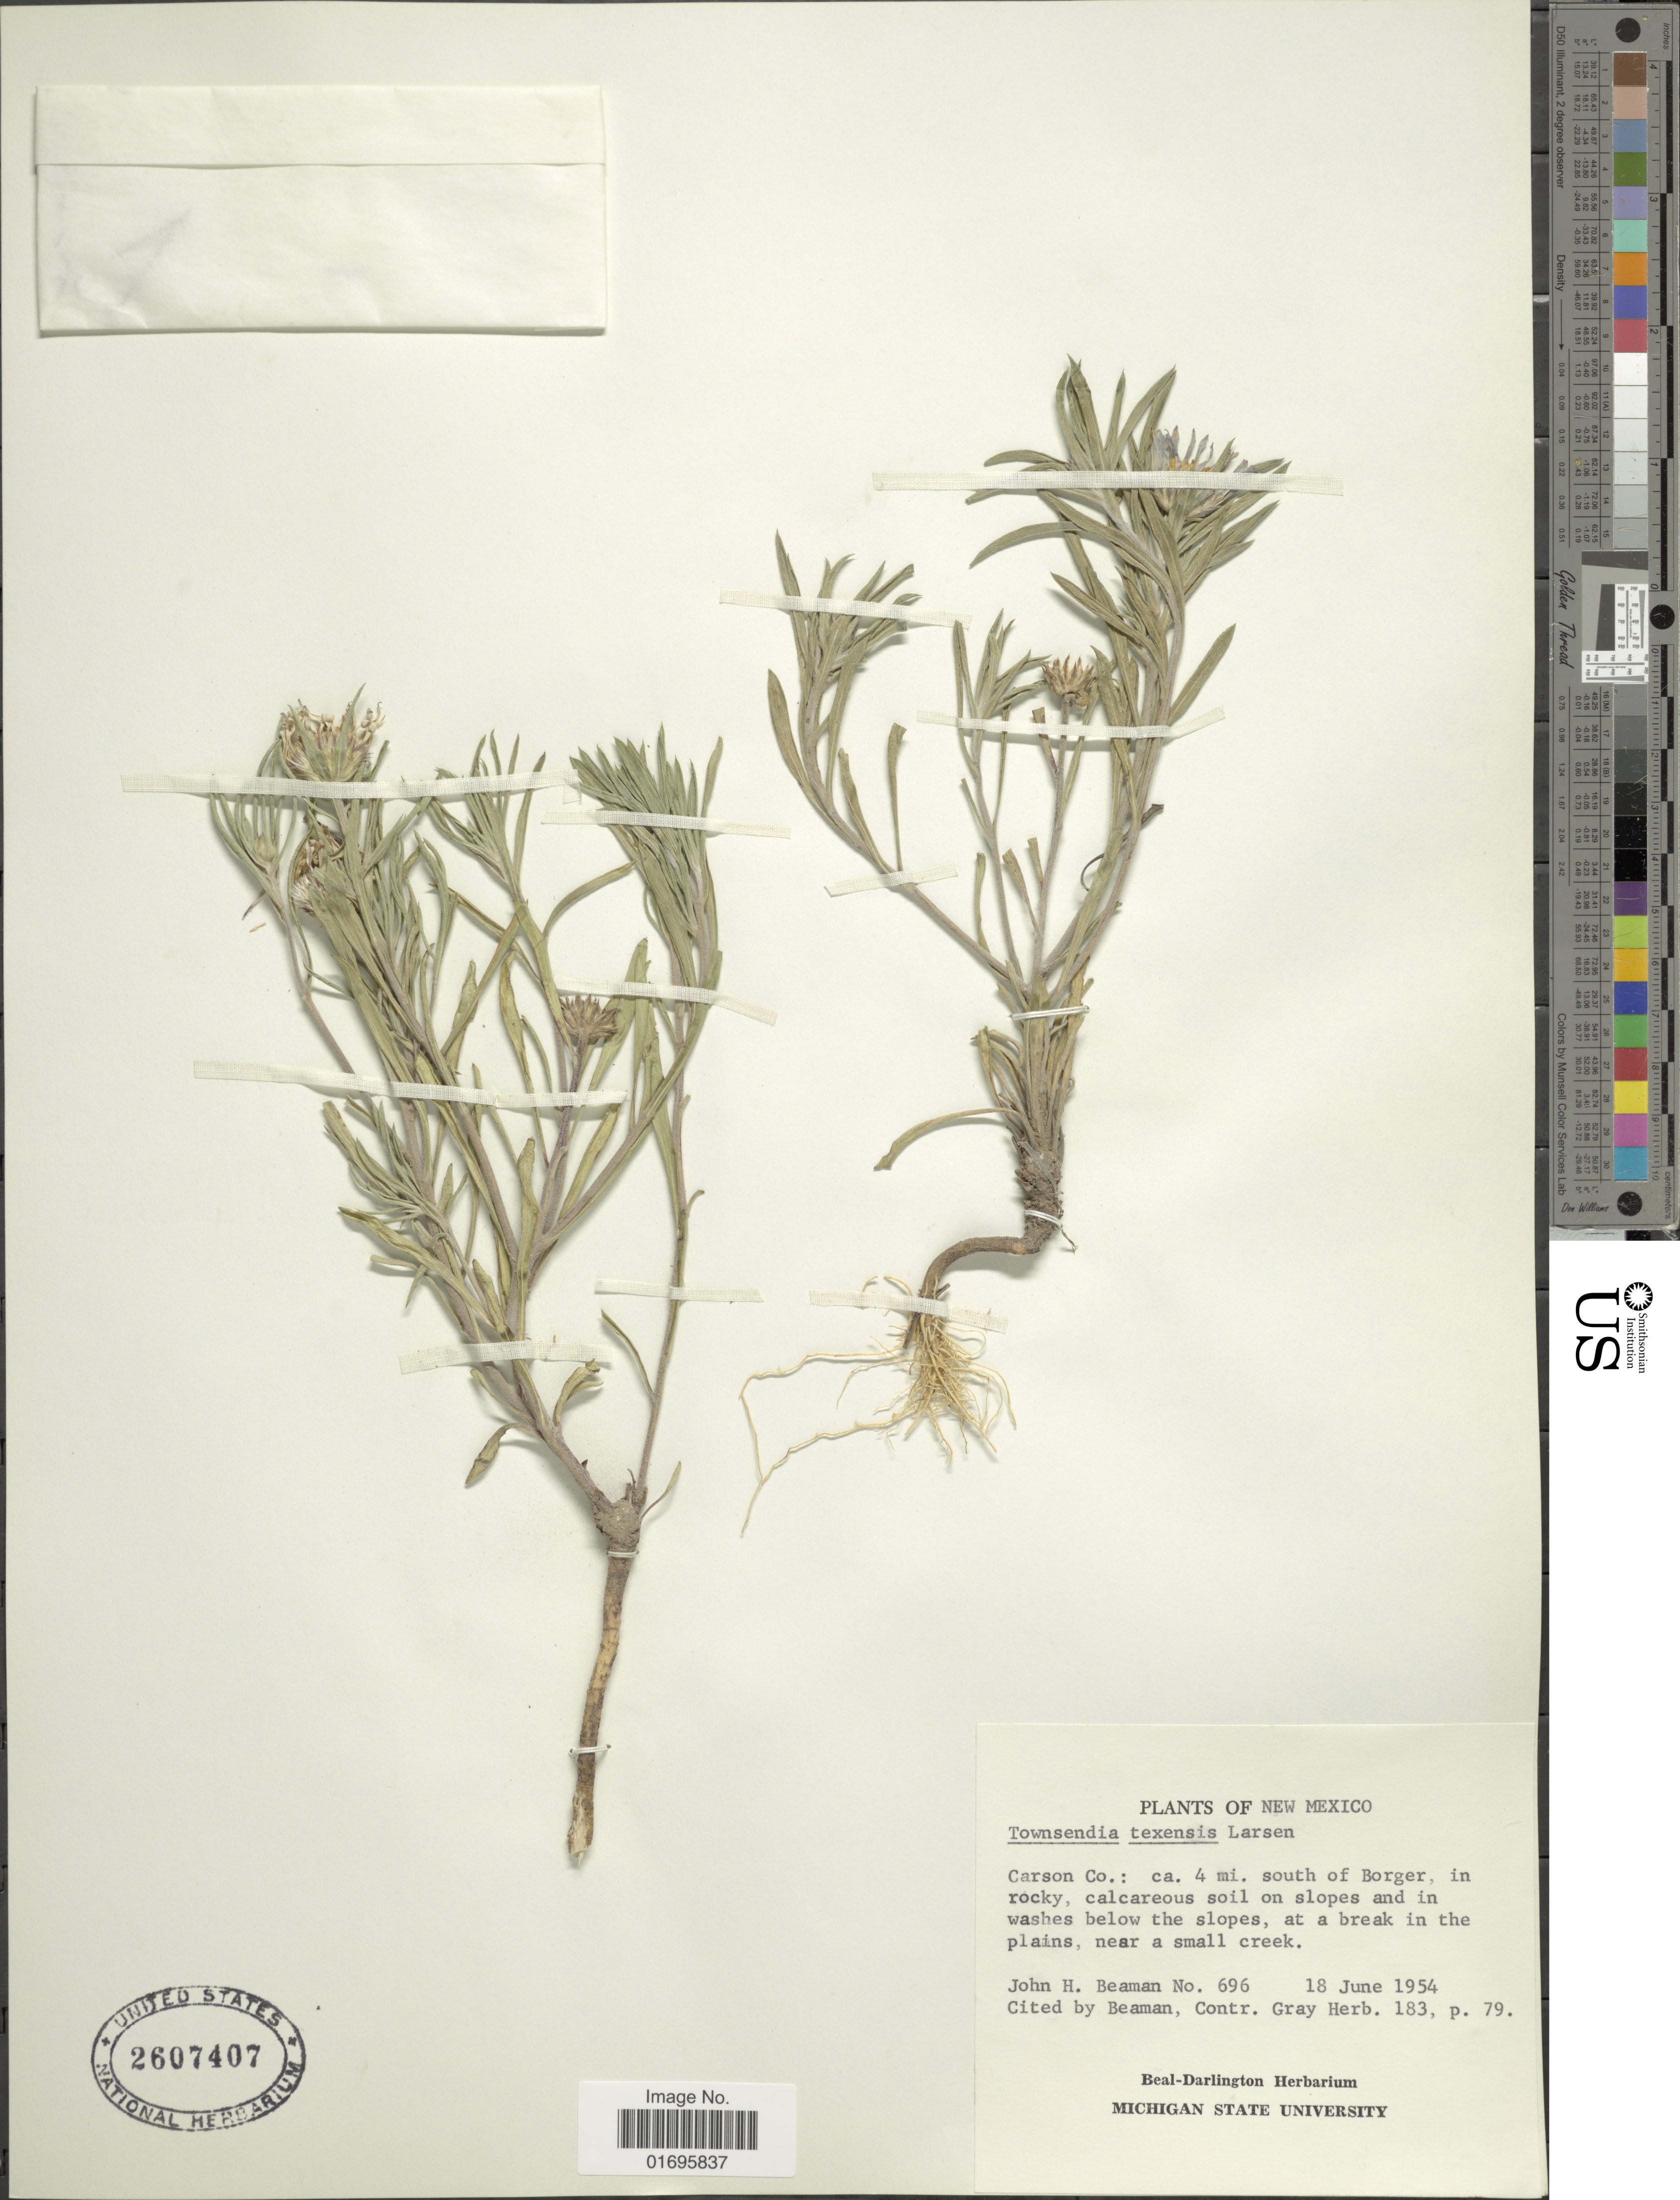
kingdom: Plantae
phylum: Tracheophyta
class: Magnoliopsida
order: Asterales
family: Asteraceae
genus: Townsendia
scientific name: Townsendia texensis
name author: Larsen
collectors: J. H. Beaman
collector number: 696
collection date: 1954-06-18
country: United States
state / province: New Mexico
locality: Carson Co.: ca. 4 mi. south of Borgor, in rocky, calcareous soil on slopes and in washes below the slopes, at a break in the plains, near a small creek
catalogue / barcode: US 2607407